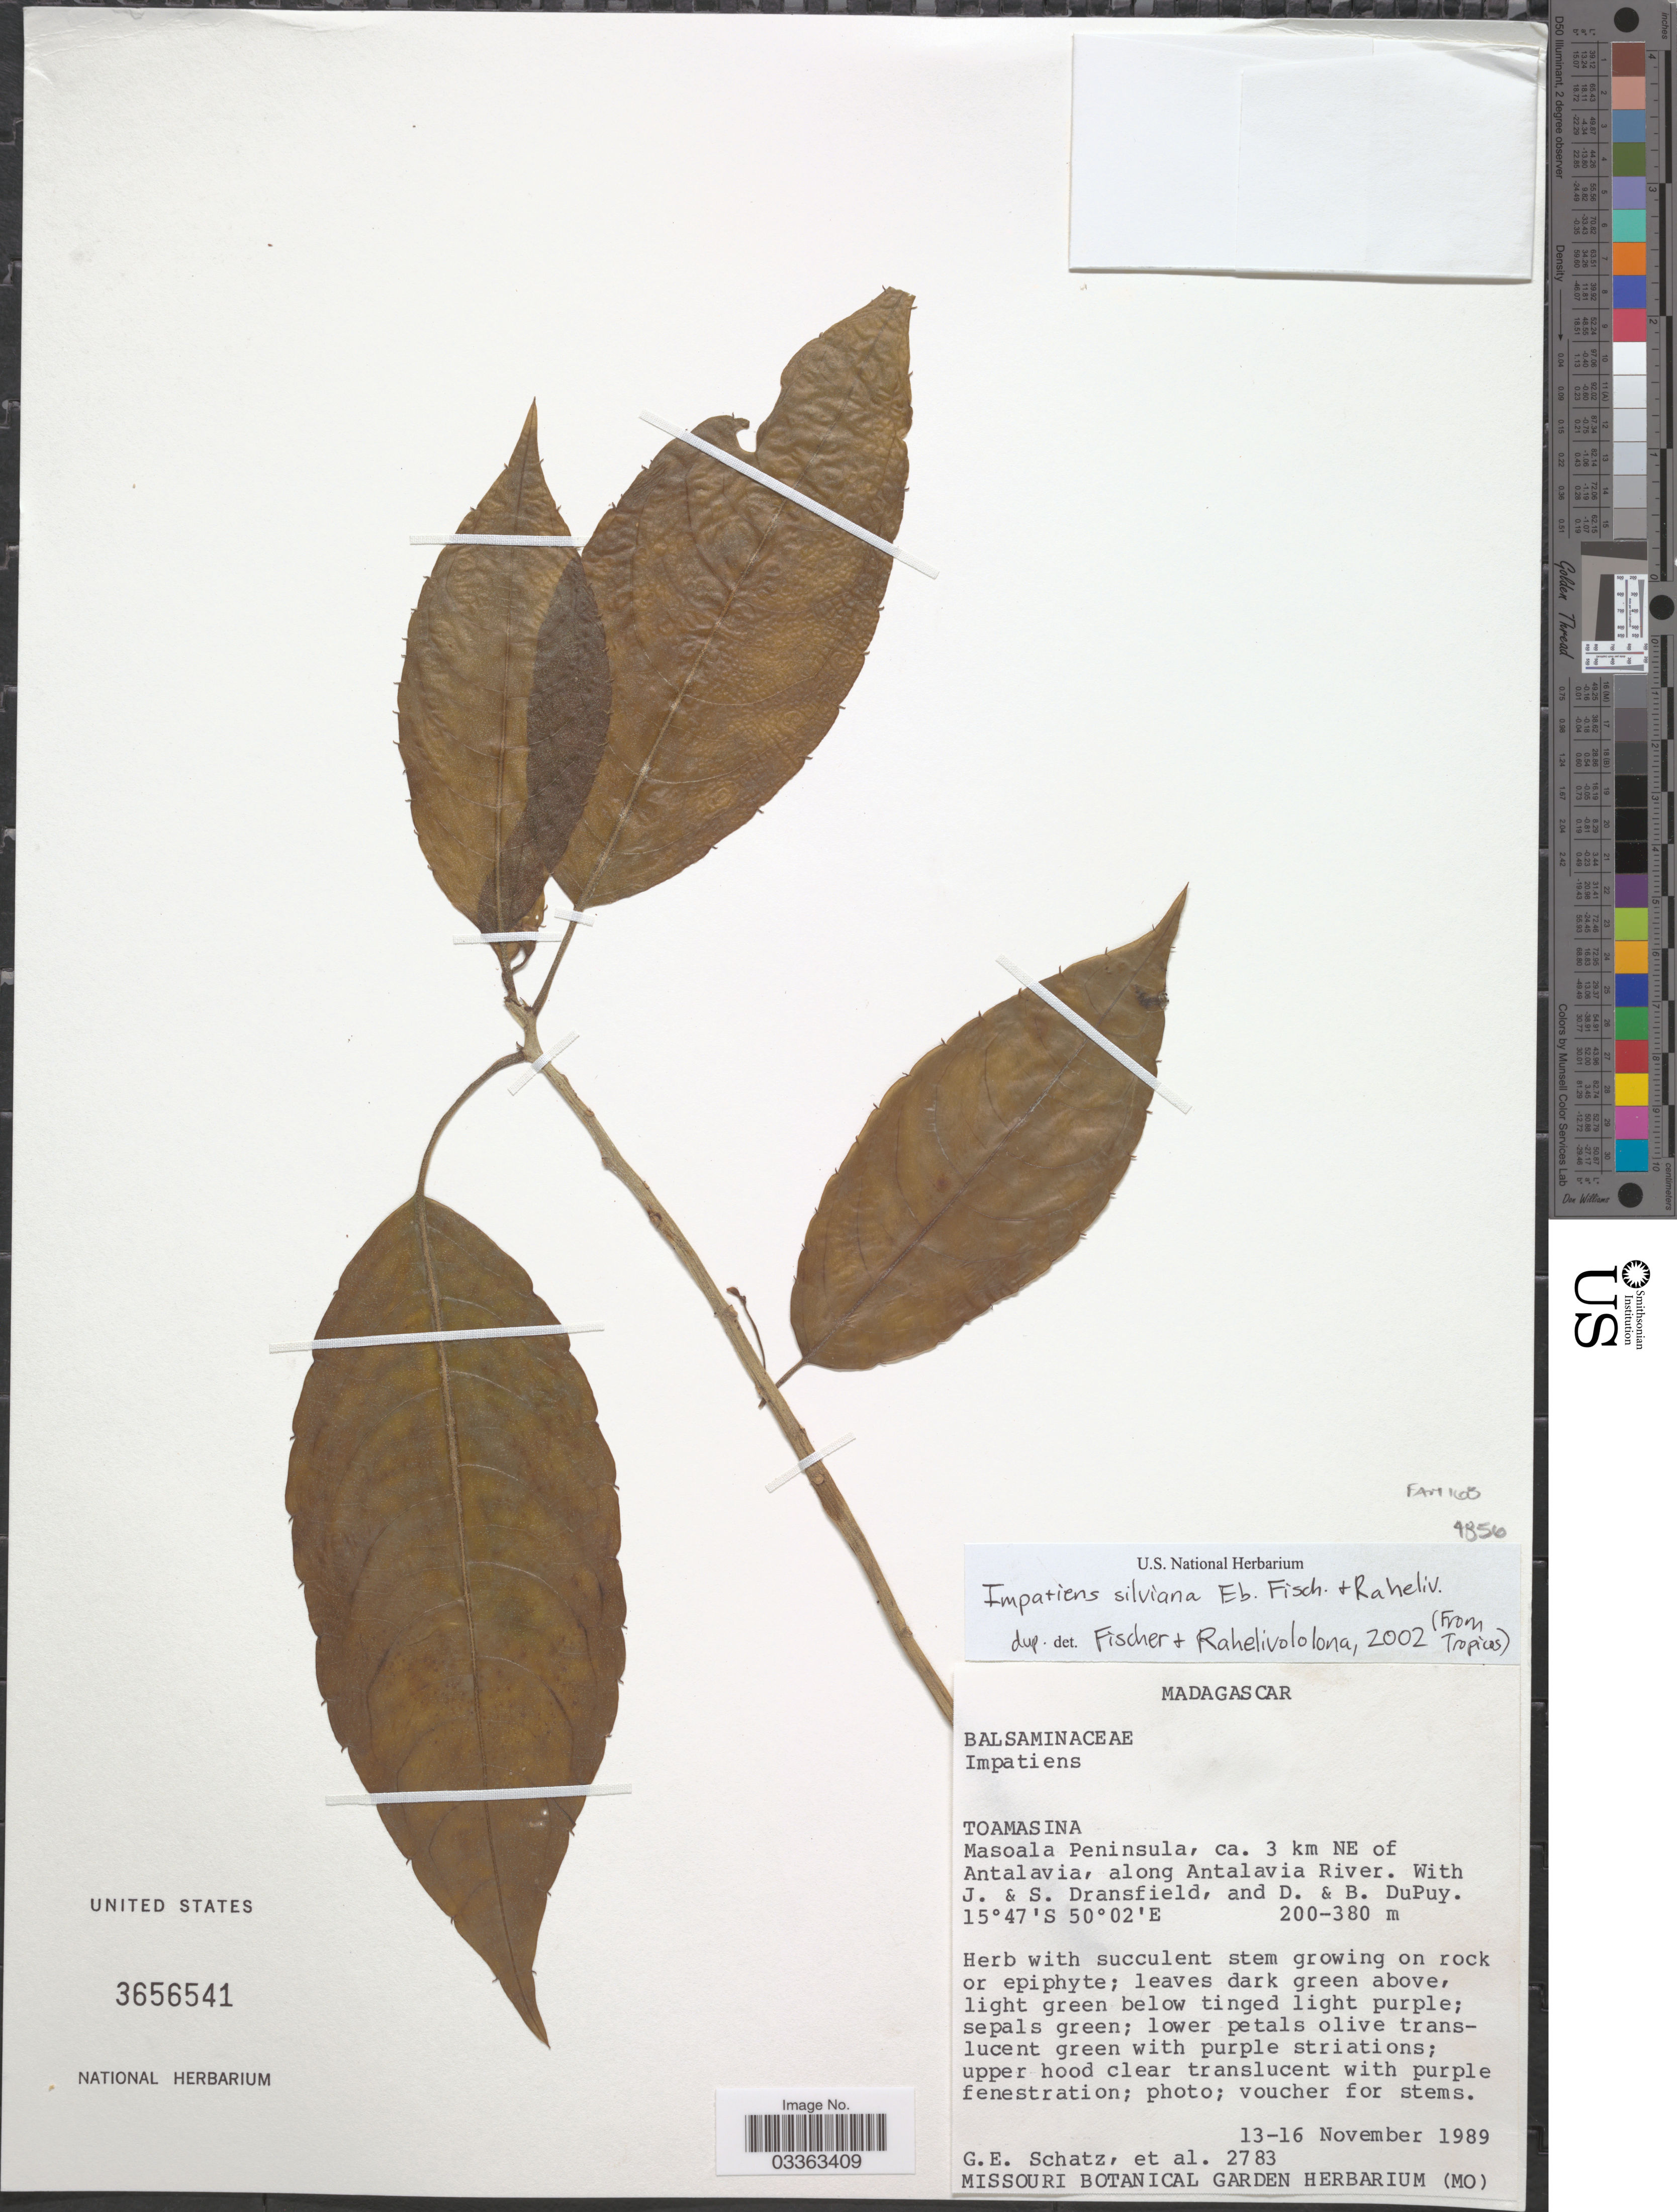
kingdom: Plantae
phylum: Tracheophyta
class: Magnoliopsida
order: Ericales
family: Balsaminaceae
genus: Impatiens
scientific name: Impatiens silviana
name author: Eb. Fisch. & Raheliv.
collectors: G. Schatz, J. Dransfield, S. Dransfield, D. Du Puy & B. Dupuy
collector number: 2783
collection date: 1989-11-13/1989-11-16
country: Madagascar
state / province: Analanjirofo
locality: Masoala Peninsula, ca. 3 km NE of Antalavia, along Antalavia River.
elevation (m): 200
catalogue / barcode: US 3656541